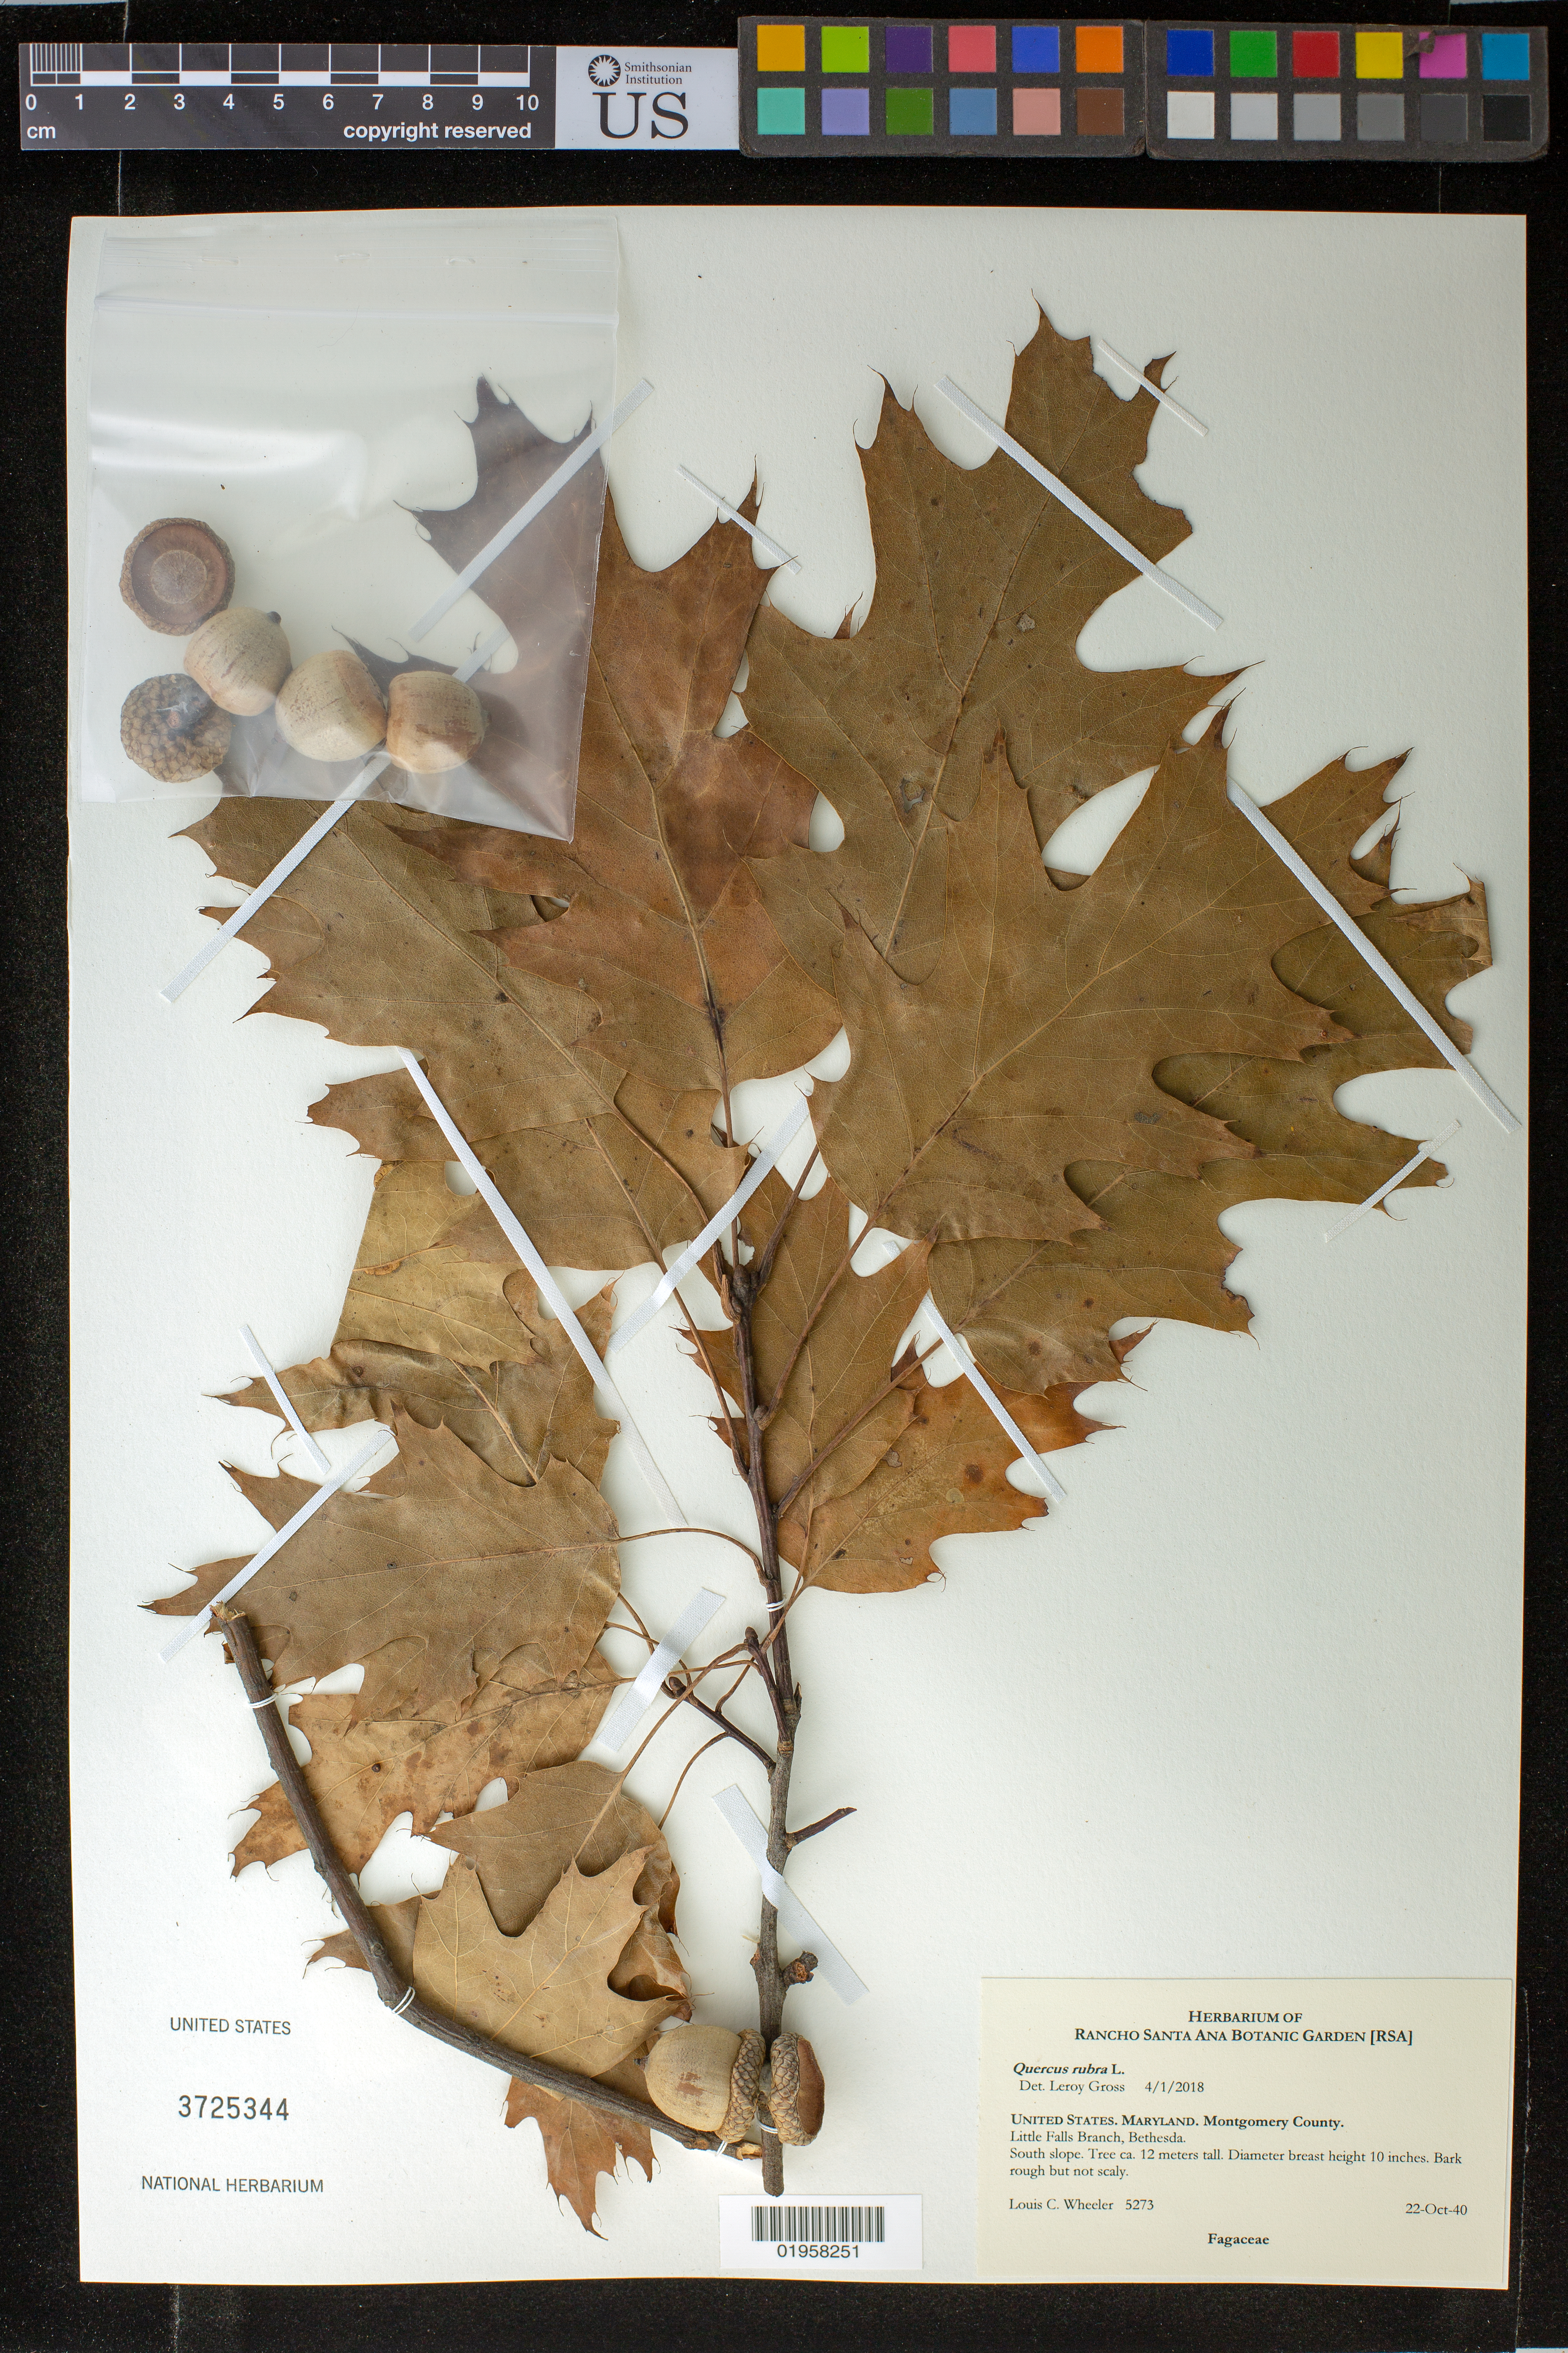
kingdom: Plantae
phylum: Tracheophyta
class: Magnoliopsida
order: Fagales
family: Fagaceae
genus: Quercus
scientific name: Quercus rubra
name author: L.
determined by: Gross, L.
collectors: L. C. Wheeler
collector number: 5273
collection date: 1940-10-22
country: United States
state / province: Maryland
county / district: Montgomery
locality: Bethesda, Little Falls Branch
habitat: South slope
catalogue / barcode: US 3725344